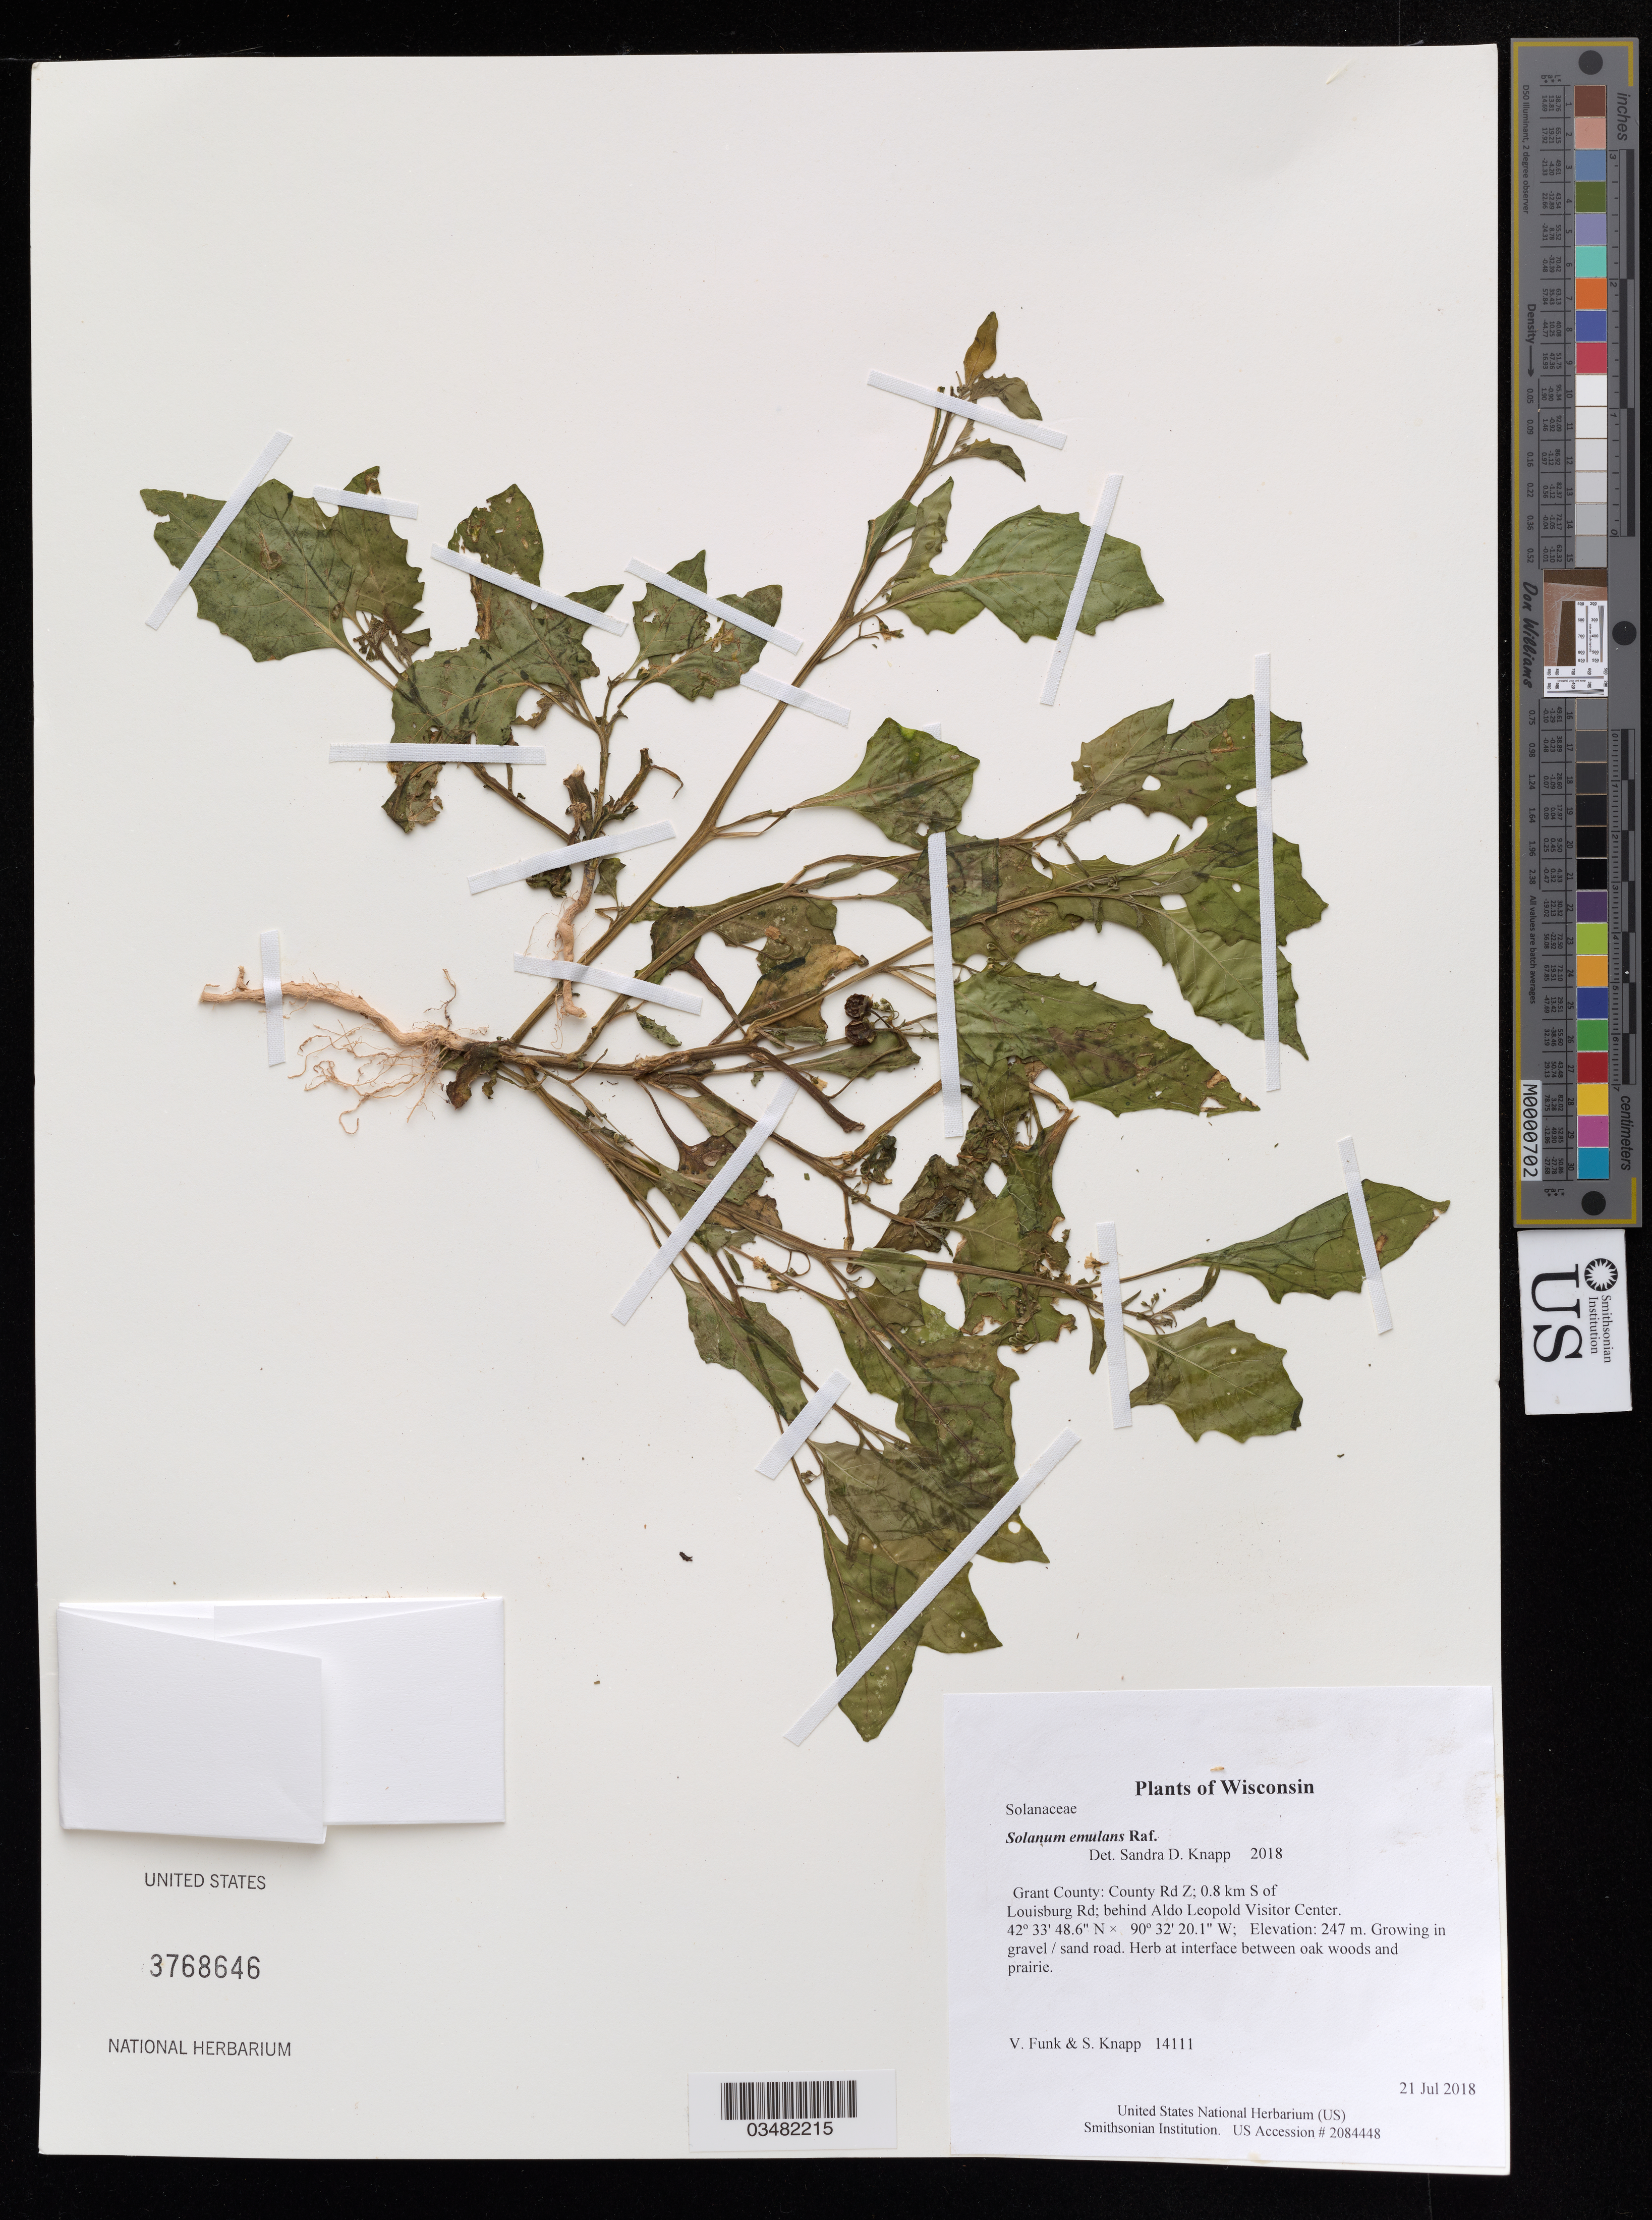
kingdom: Plantae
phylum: Tracheophyta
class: Magnoliopsida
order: Solanales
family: Solanaceae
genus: Solanum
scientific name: Solanum emulans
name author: Raf.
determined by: Knapp, S. D.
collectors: S. Knapp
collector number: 14111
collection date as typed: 21 Jul 2018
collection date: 2018-07-21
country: United States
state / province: Wisconsin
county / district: Grant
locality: County Rd Z; 0.8 km S of Louisburg Rd; behind Aldo Leopold Visitor Center, Louisburg.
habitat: Growing in gravel / sand road.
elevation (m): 247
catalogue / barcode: US 3768646